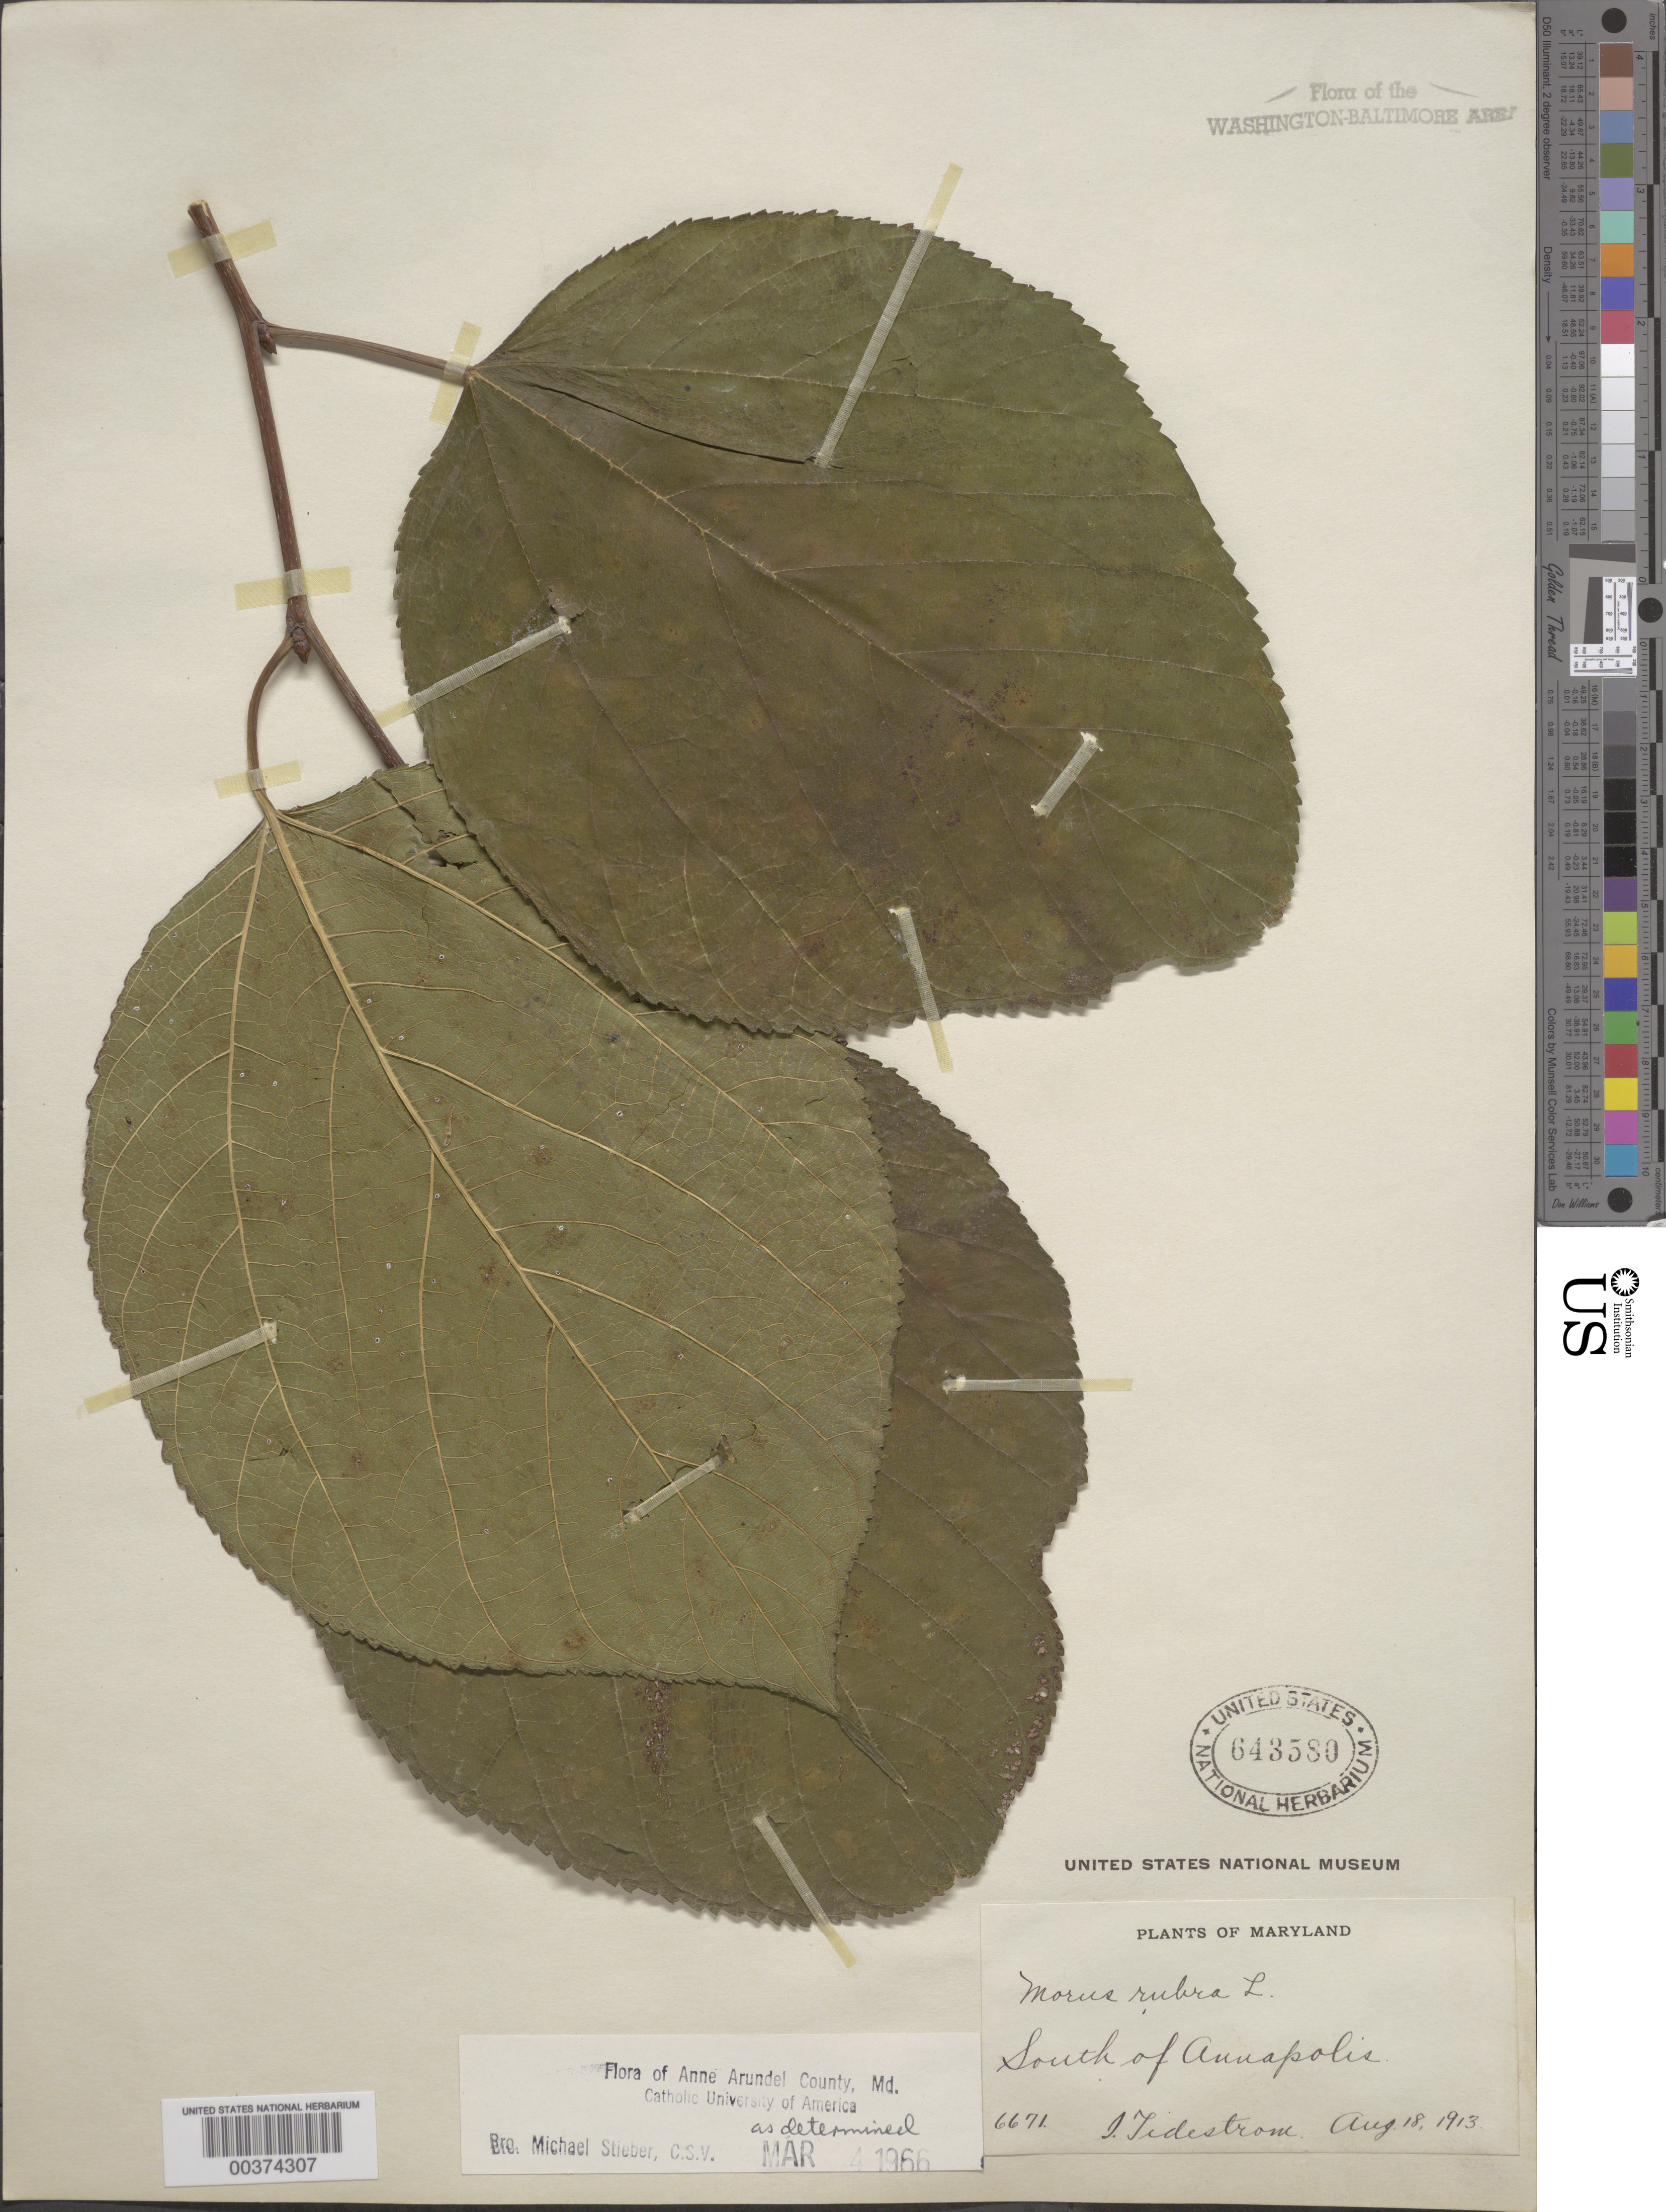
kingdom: Plantae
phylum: Tracheophyta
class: Magnoliopsida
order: Rosales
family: Moraceae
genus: Morus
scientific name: Morus rubra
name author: L.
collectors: I. F. Tidestrom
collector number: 6671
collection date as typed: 18 Aug 1913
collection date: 1913-08-18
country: United States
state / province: Maryland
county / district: Anne Arundel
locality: South of Annapolis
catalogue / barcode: US 643580